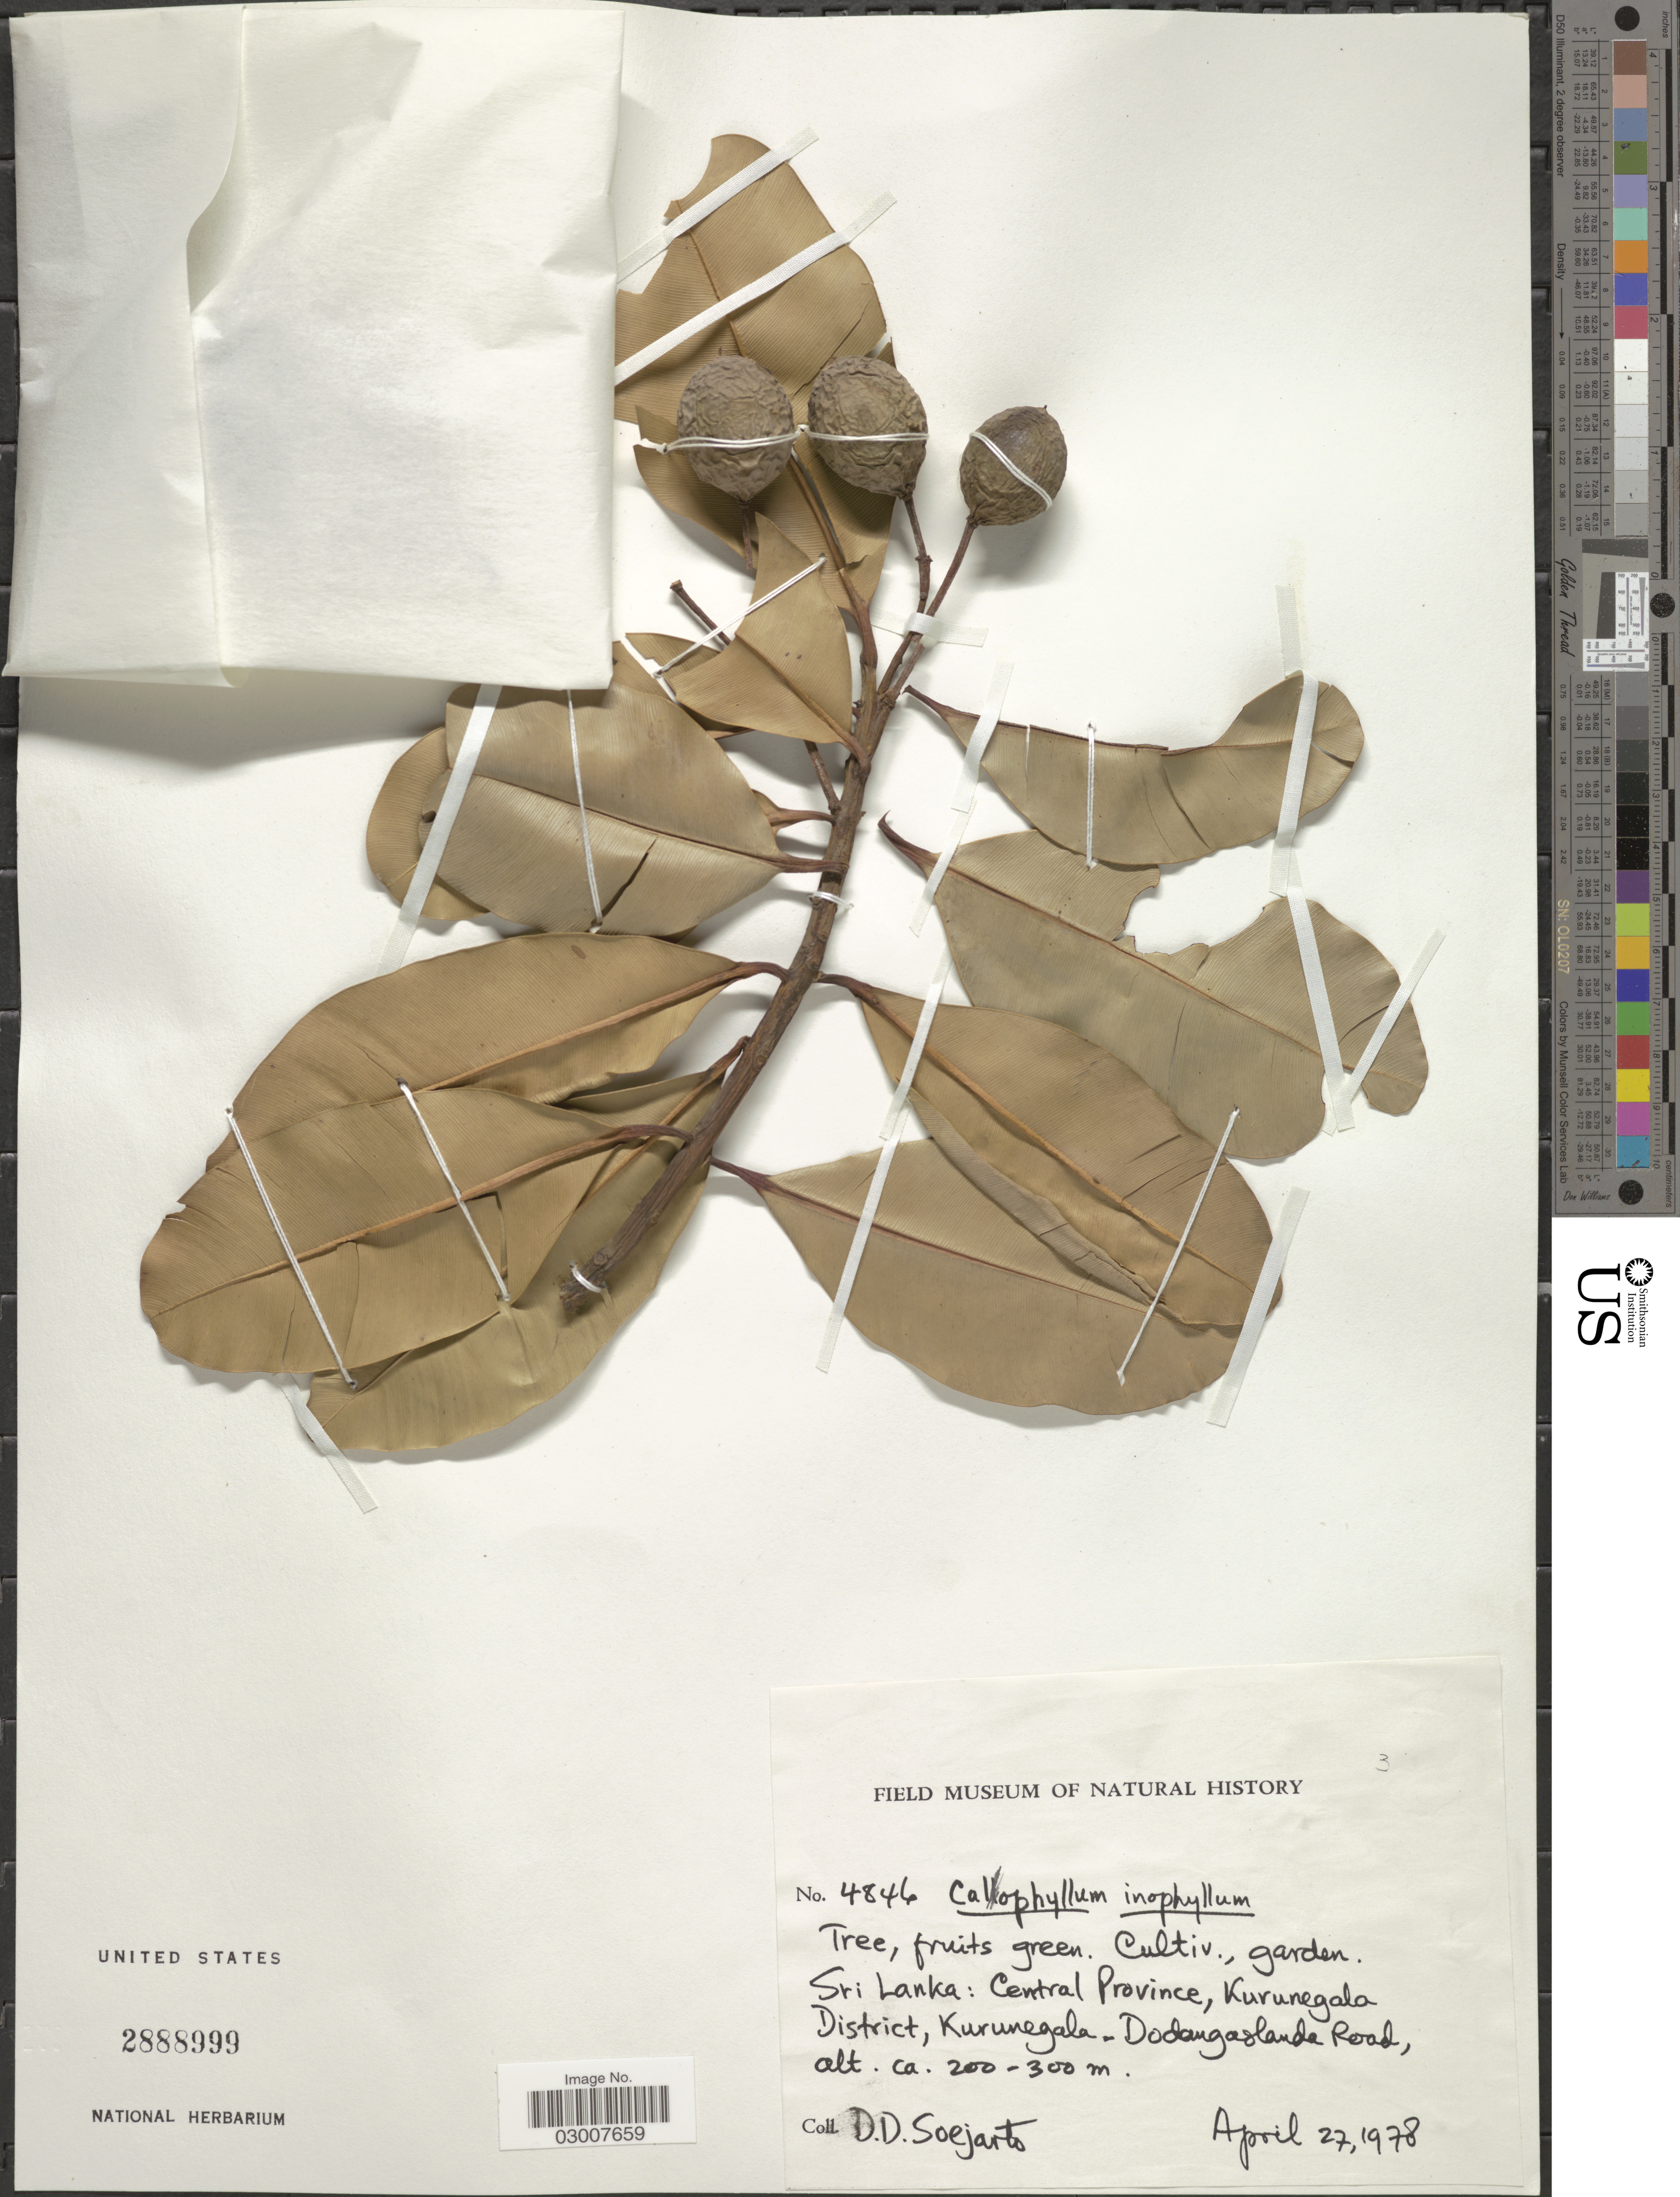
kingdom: Plantae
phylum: Tracheophyta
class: Magnoliopsida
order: Malpighiales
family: Calophyllaceae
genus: Calophyllum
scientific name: Calophyllum inophyllum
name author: L.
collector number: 4846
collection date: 1978-04-27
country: Sri Lanka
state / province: Central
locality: Kurunegala District, Kurunegala-Dodangaslanda Road.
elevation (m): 200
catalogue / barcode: US 2888999